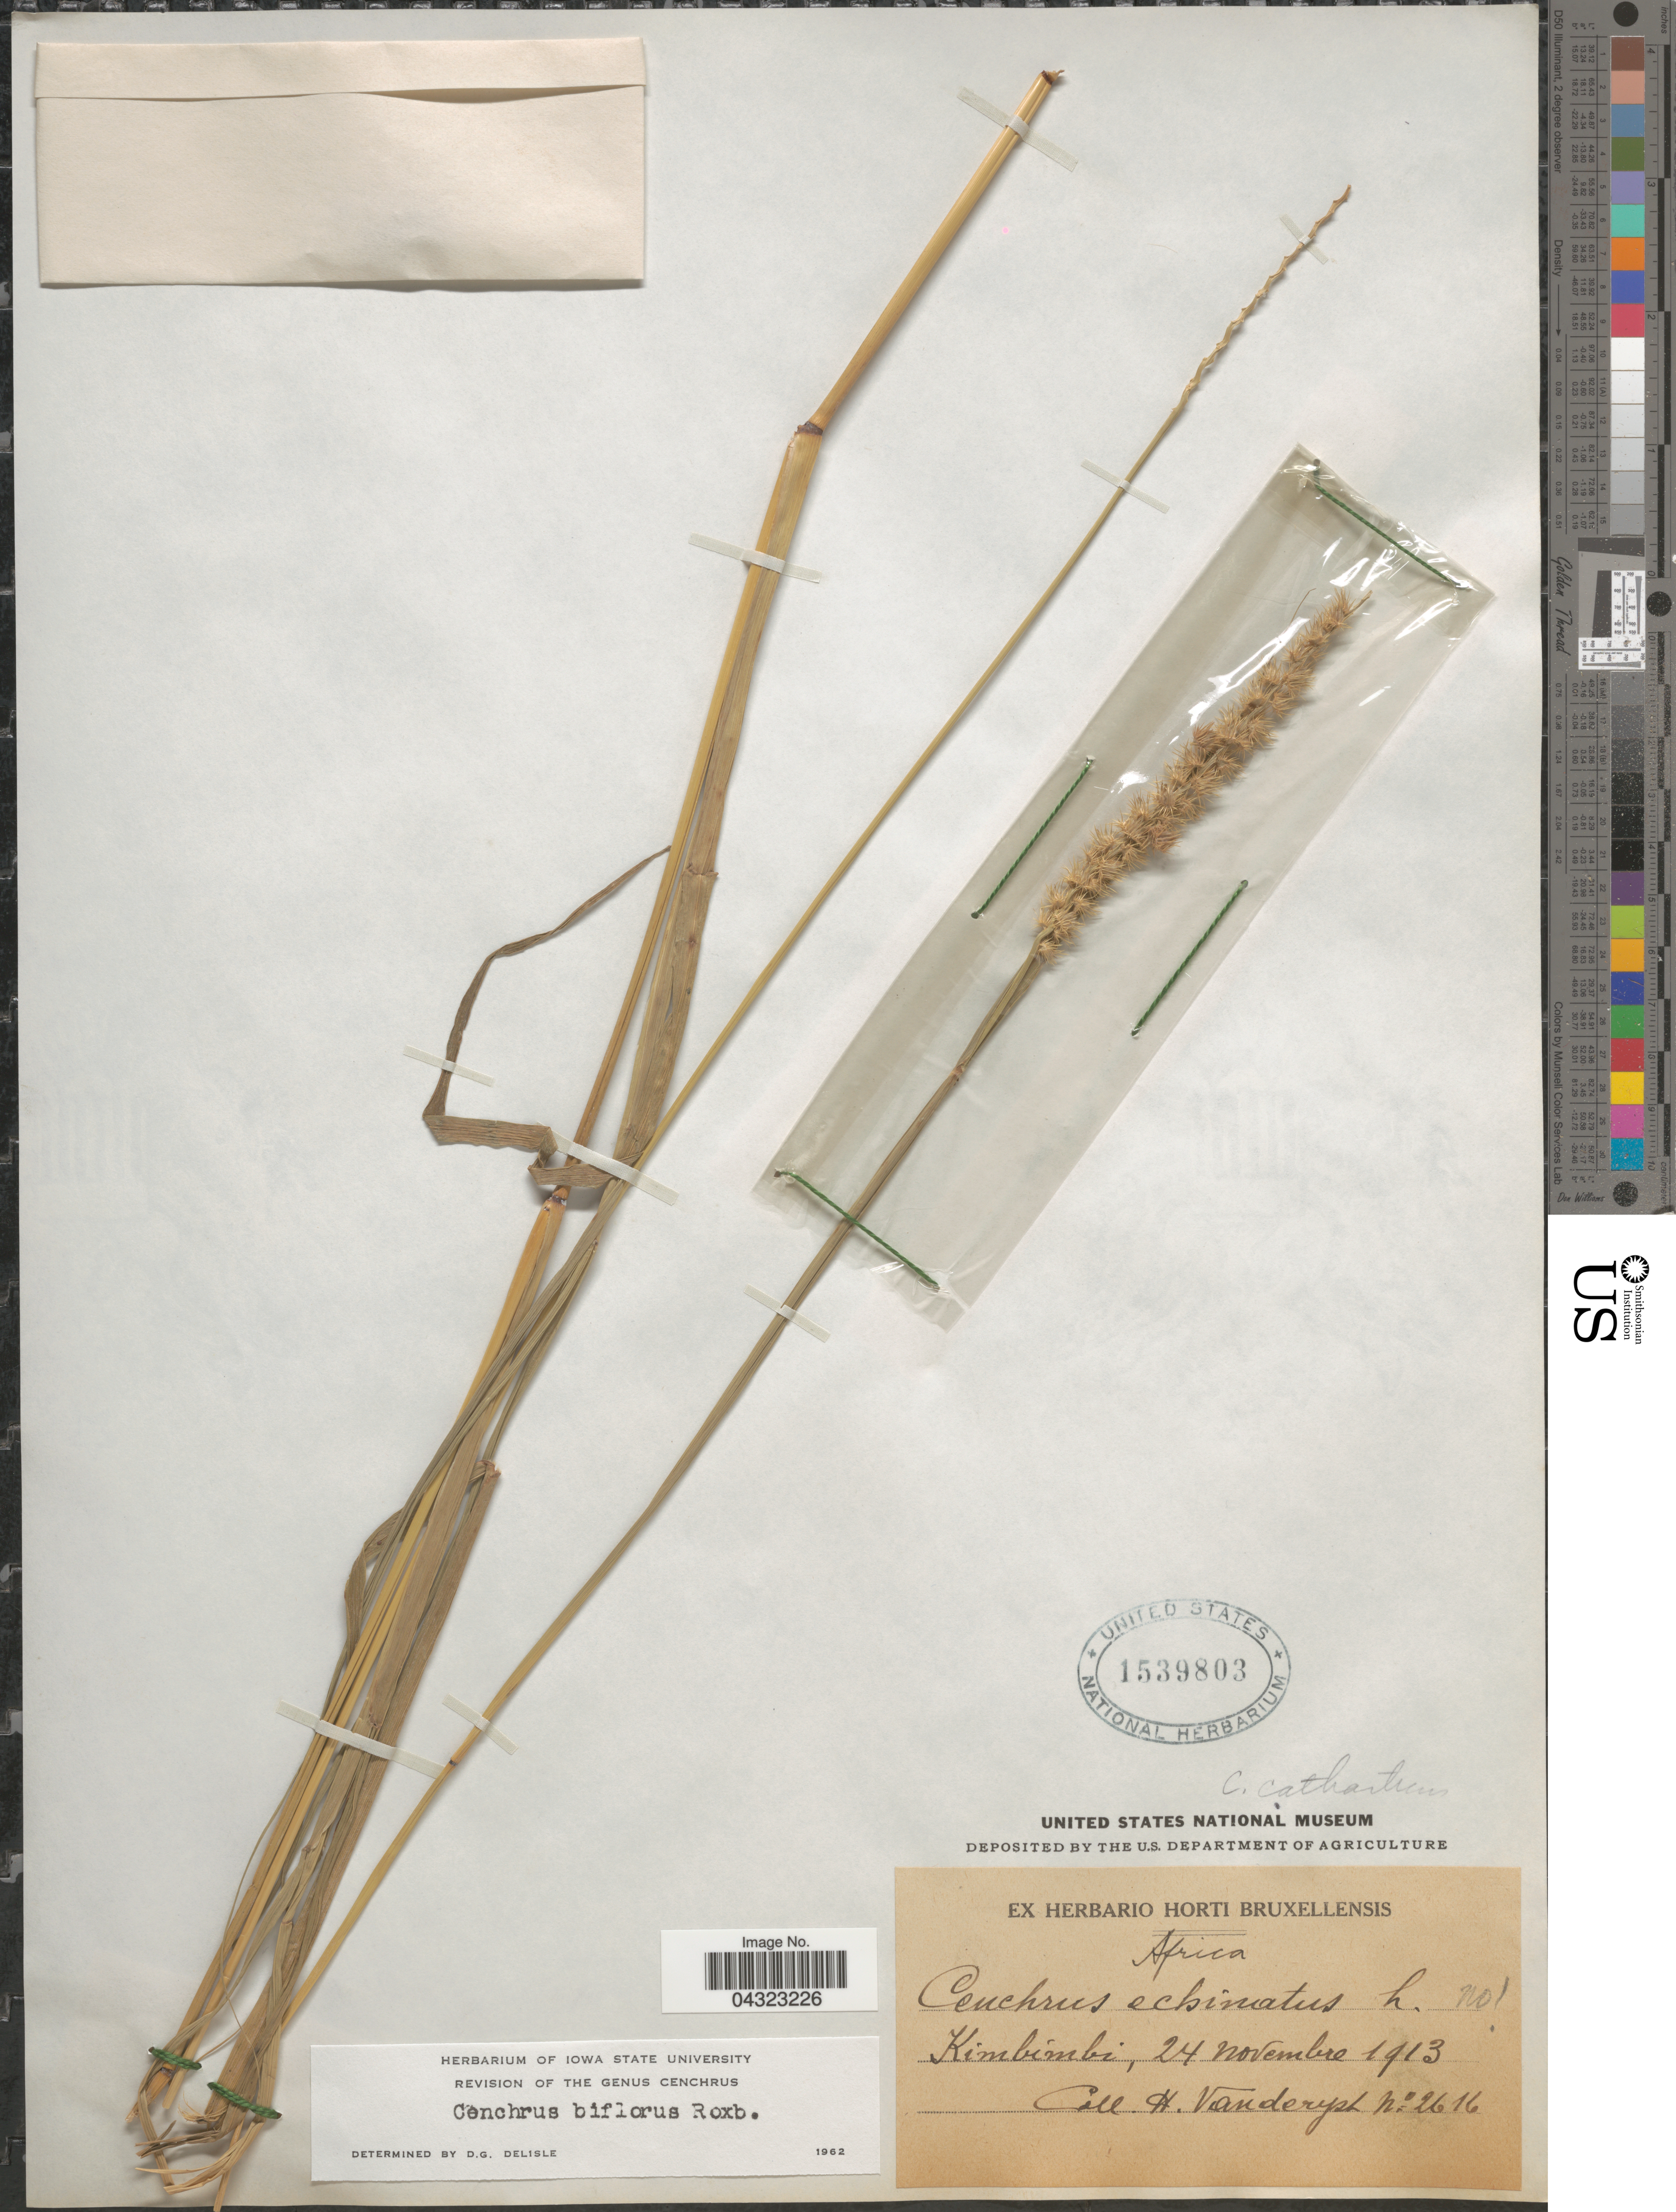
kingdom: Plantae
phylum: Tracheophyta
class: Liliopsida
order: Poales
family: Poaceae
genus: Cenchrus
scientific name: Cenchrus biflorus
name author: Roxb.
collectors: H. J. R. Vanderyst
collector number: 2616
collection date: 1913-11-24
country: Kenya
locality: Africa. Kimbimbi.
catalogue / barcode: US 1539803